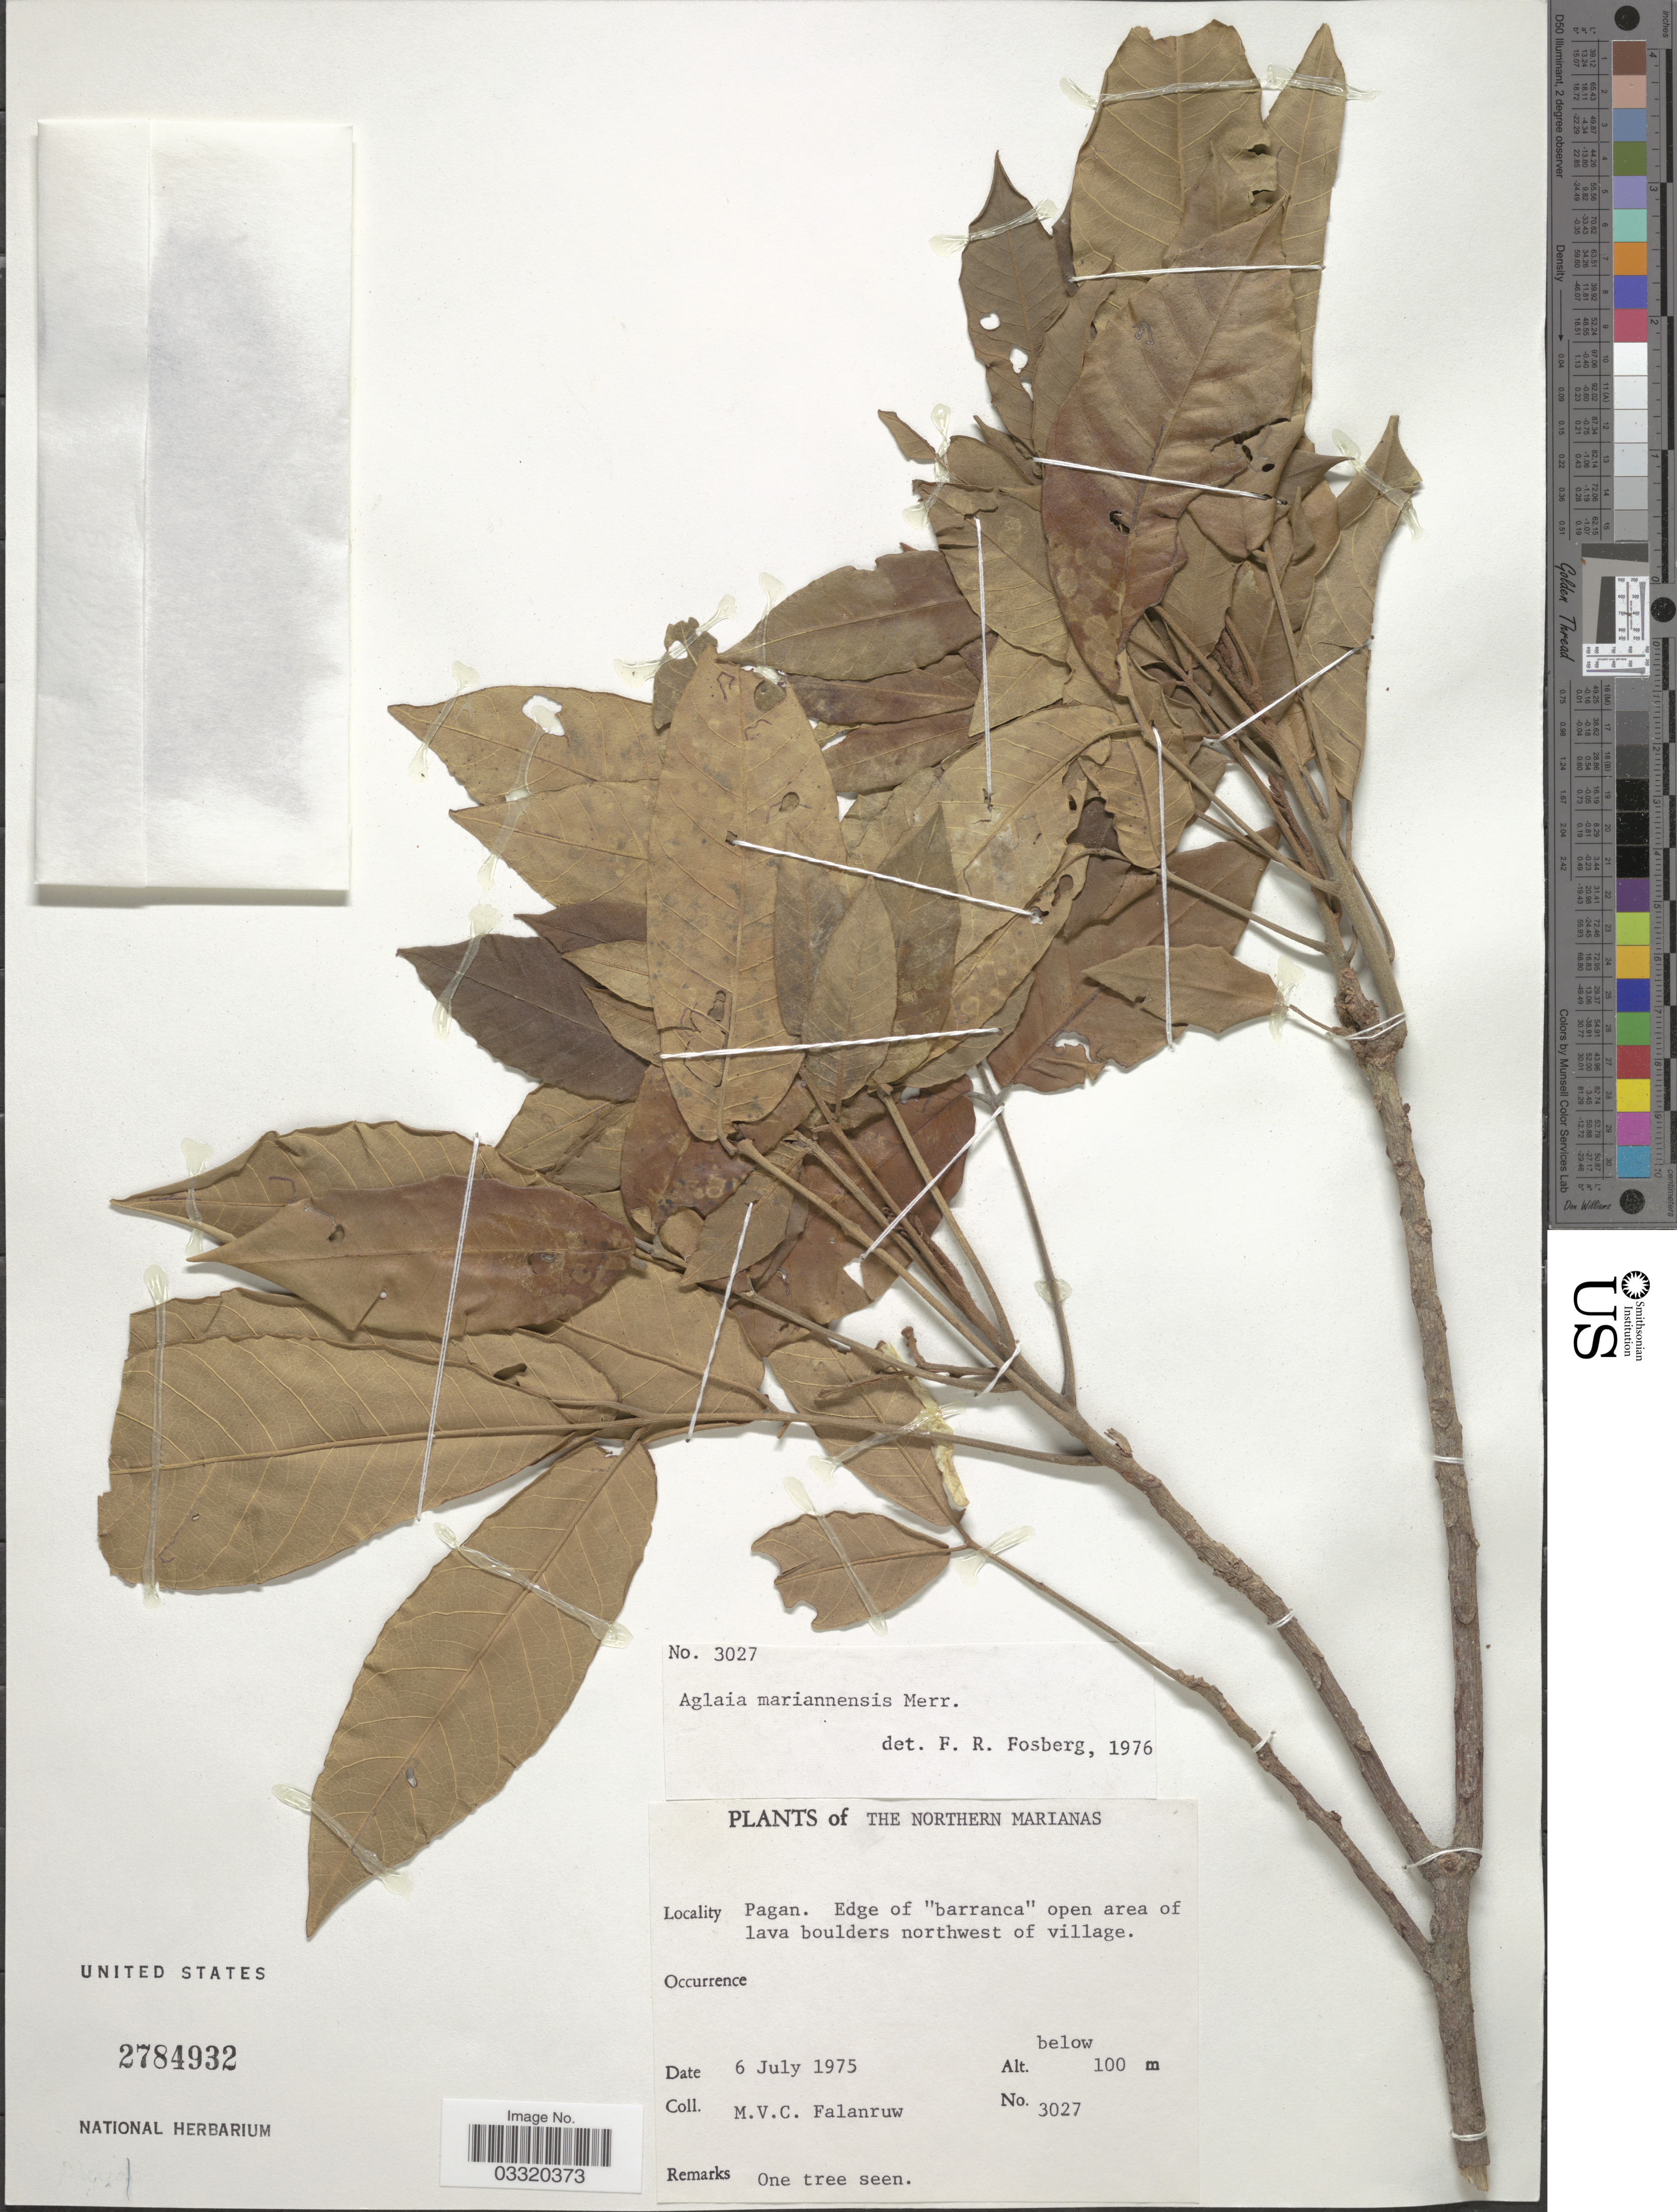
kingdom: Plantae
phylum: Tracheophyta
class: Magnoliopsida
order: Sapindales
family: Meliaceae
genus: Aglaia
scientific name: Aglaia mariannensis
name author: Merr.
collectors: M. V. Falanruw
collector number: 3027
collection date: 1975-07-06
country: Northern Mariana Islands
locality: The Northern Marianas. Pagan. Edge of "barranca" open area of lava boulders northwest of village.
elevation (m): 100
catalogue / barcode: US 2784932